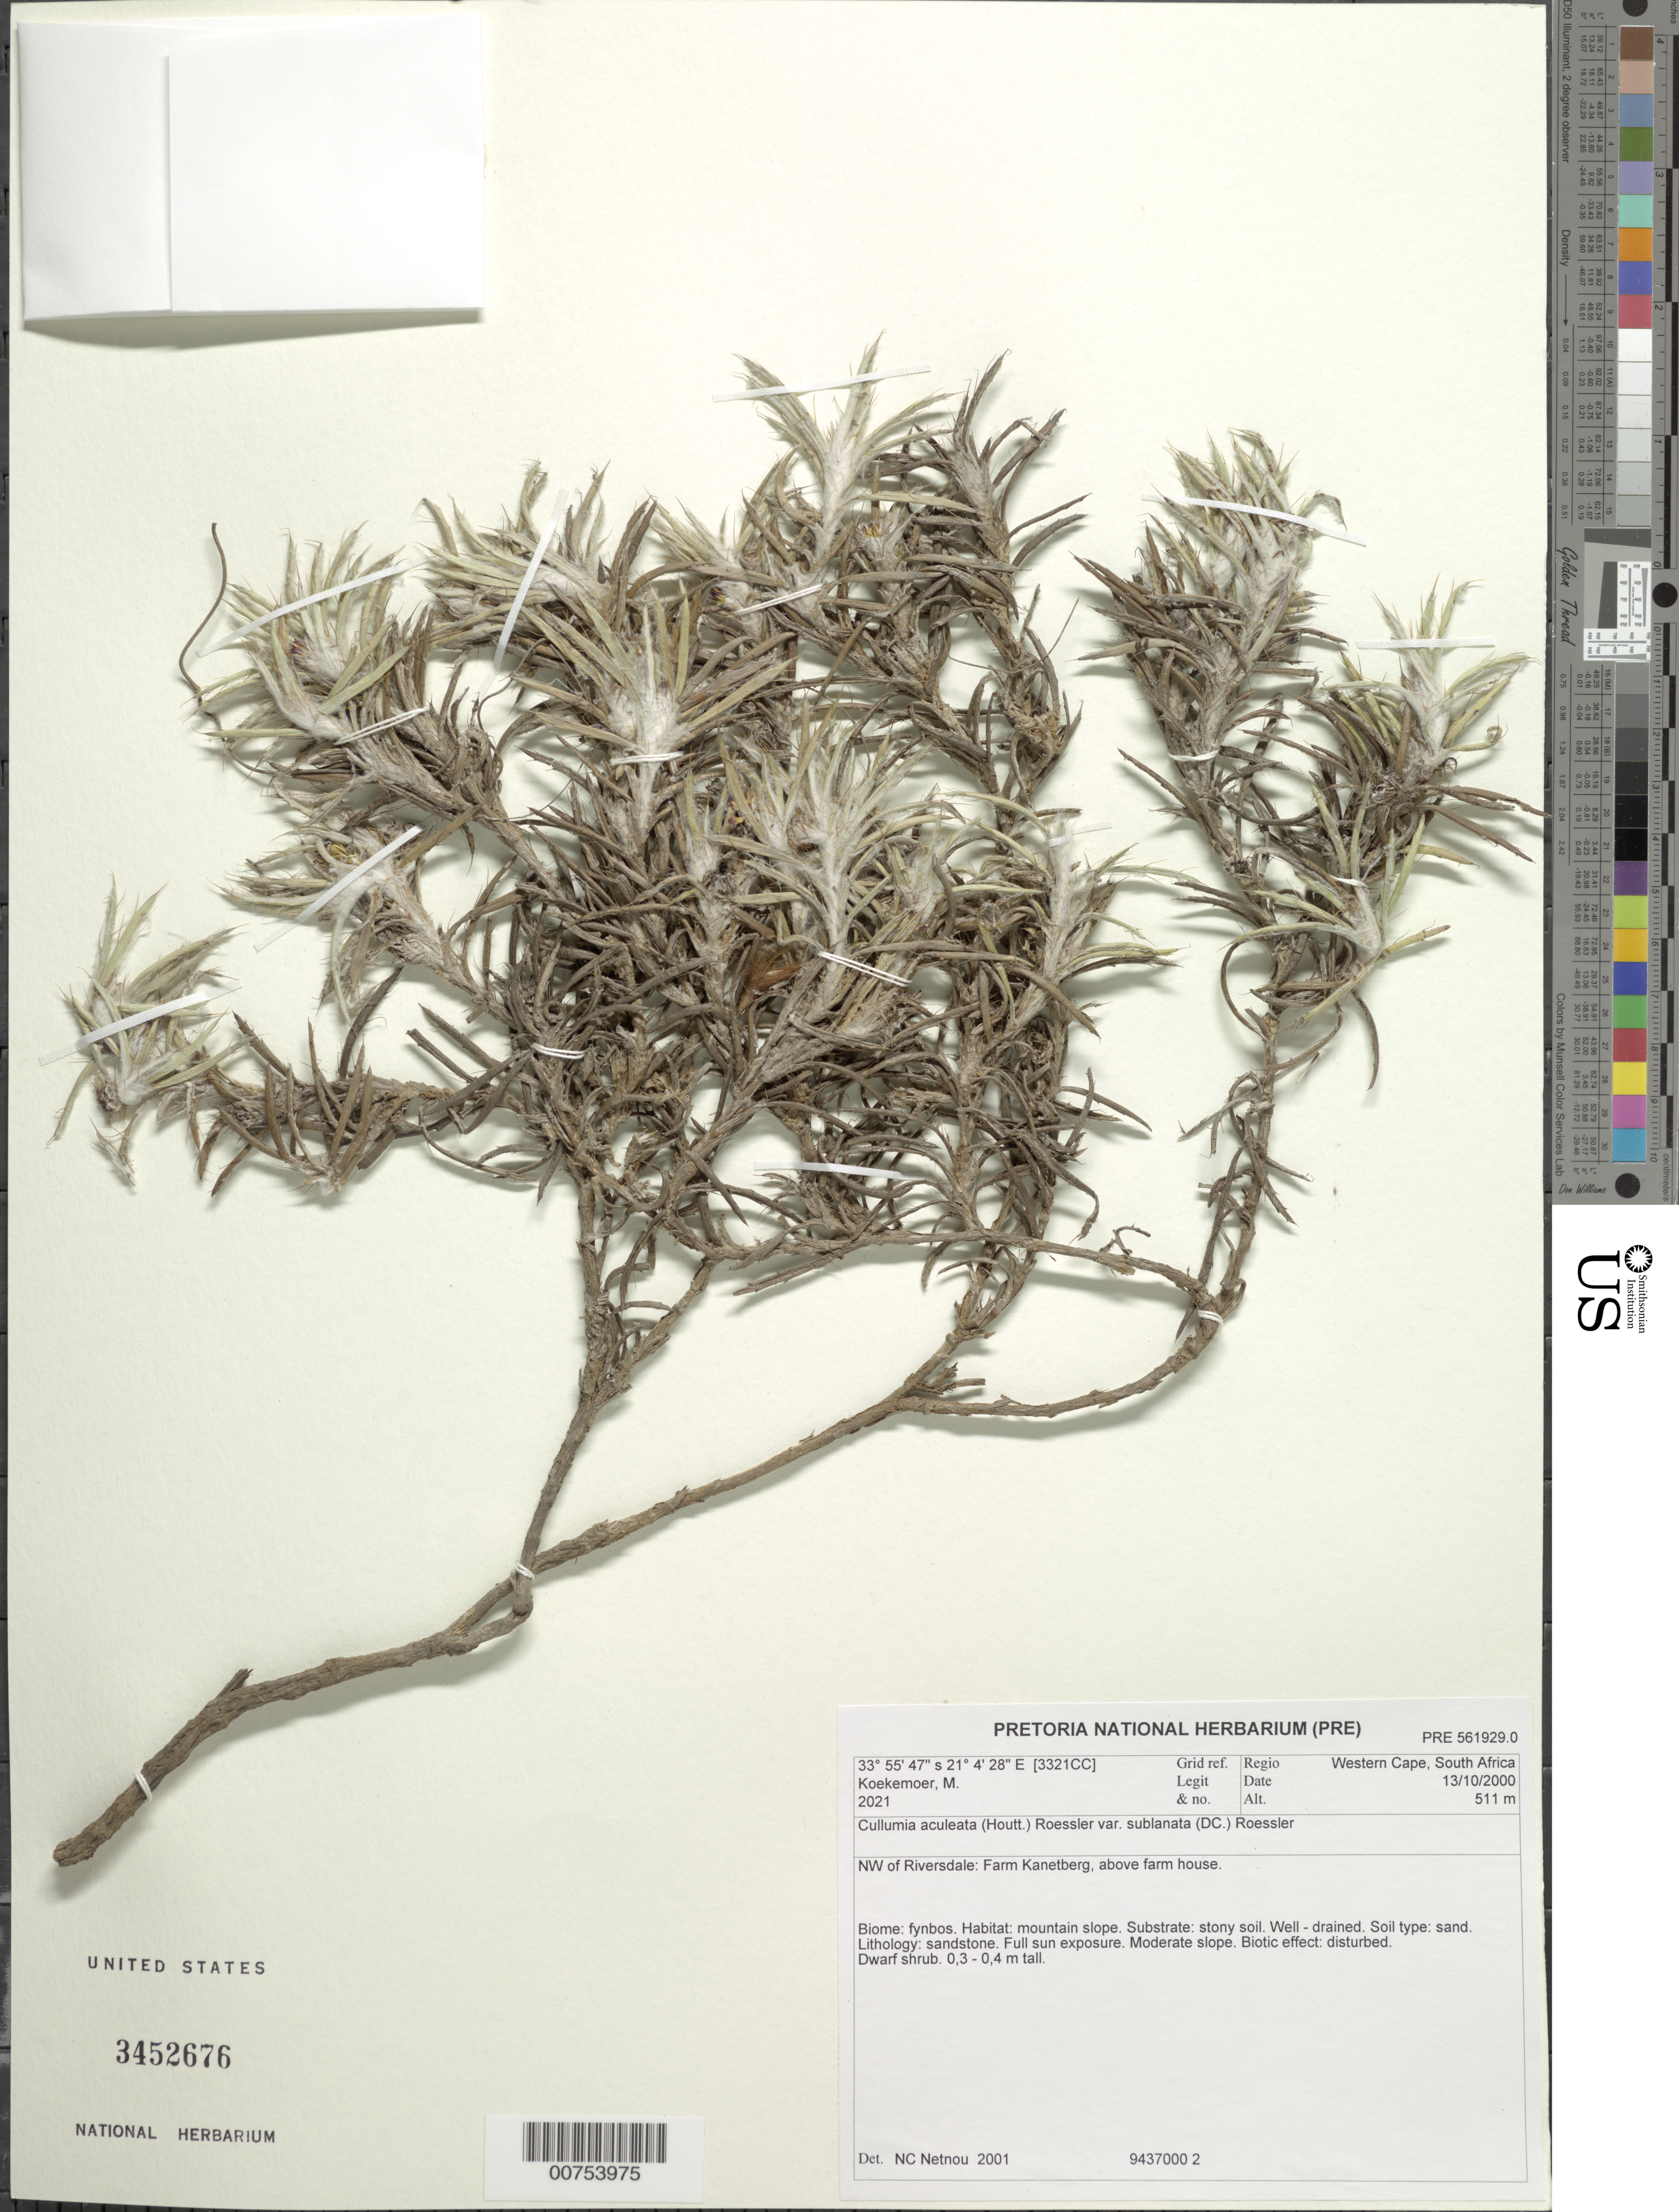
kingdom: Plantae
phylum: Tracheophyta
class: Magnoliopsida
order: Asterales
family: Asteraceae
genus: Cullumia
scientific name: Cullumia aculeata var. sublanata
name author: (DC.) Roessler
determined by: Netnou, N. C.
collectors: M. Koekemoer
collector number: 2021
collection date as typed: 13 October 2000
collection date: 2000-10-13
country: South Africa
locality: Western Cape; NW of Riversdale, Farm Kanetberg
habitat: Fynbos; mountain slope, stony soil, well-drained, sand, sandstone, full sun, moderate slope, disturbed area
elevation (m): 511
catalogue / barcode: US 3452676